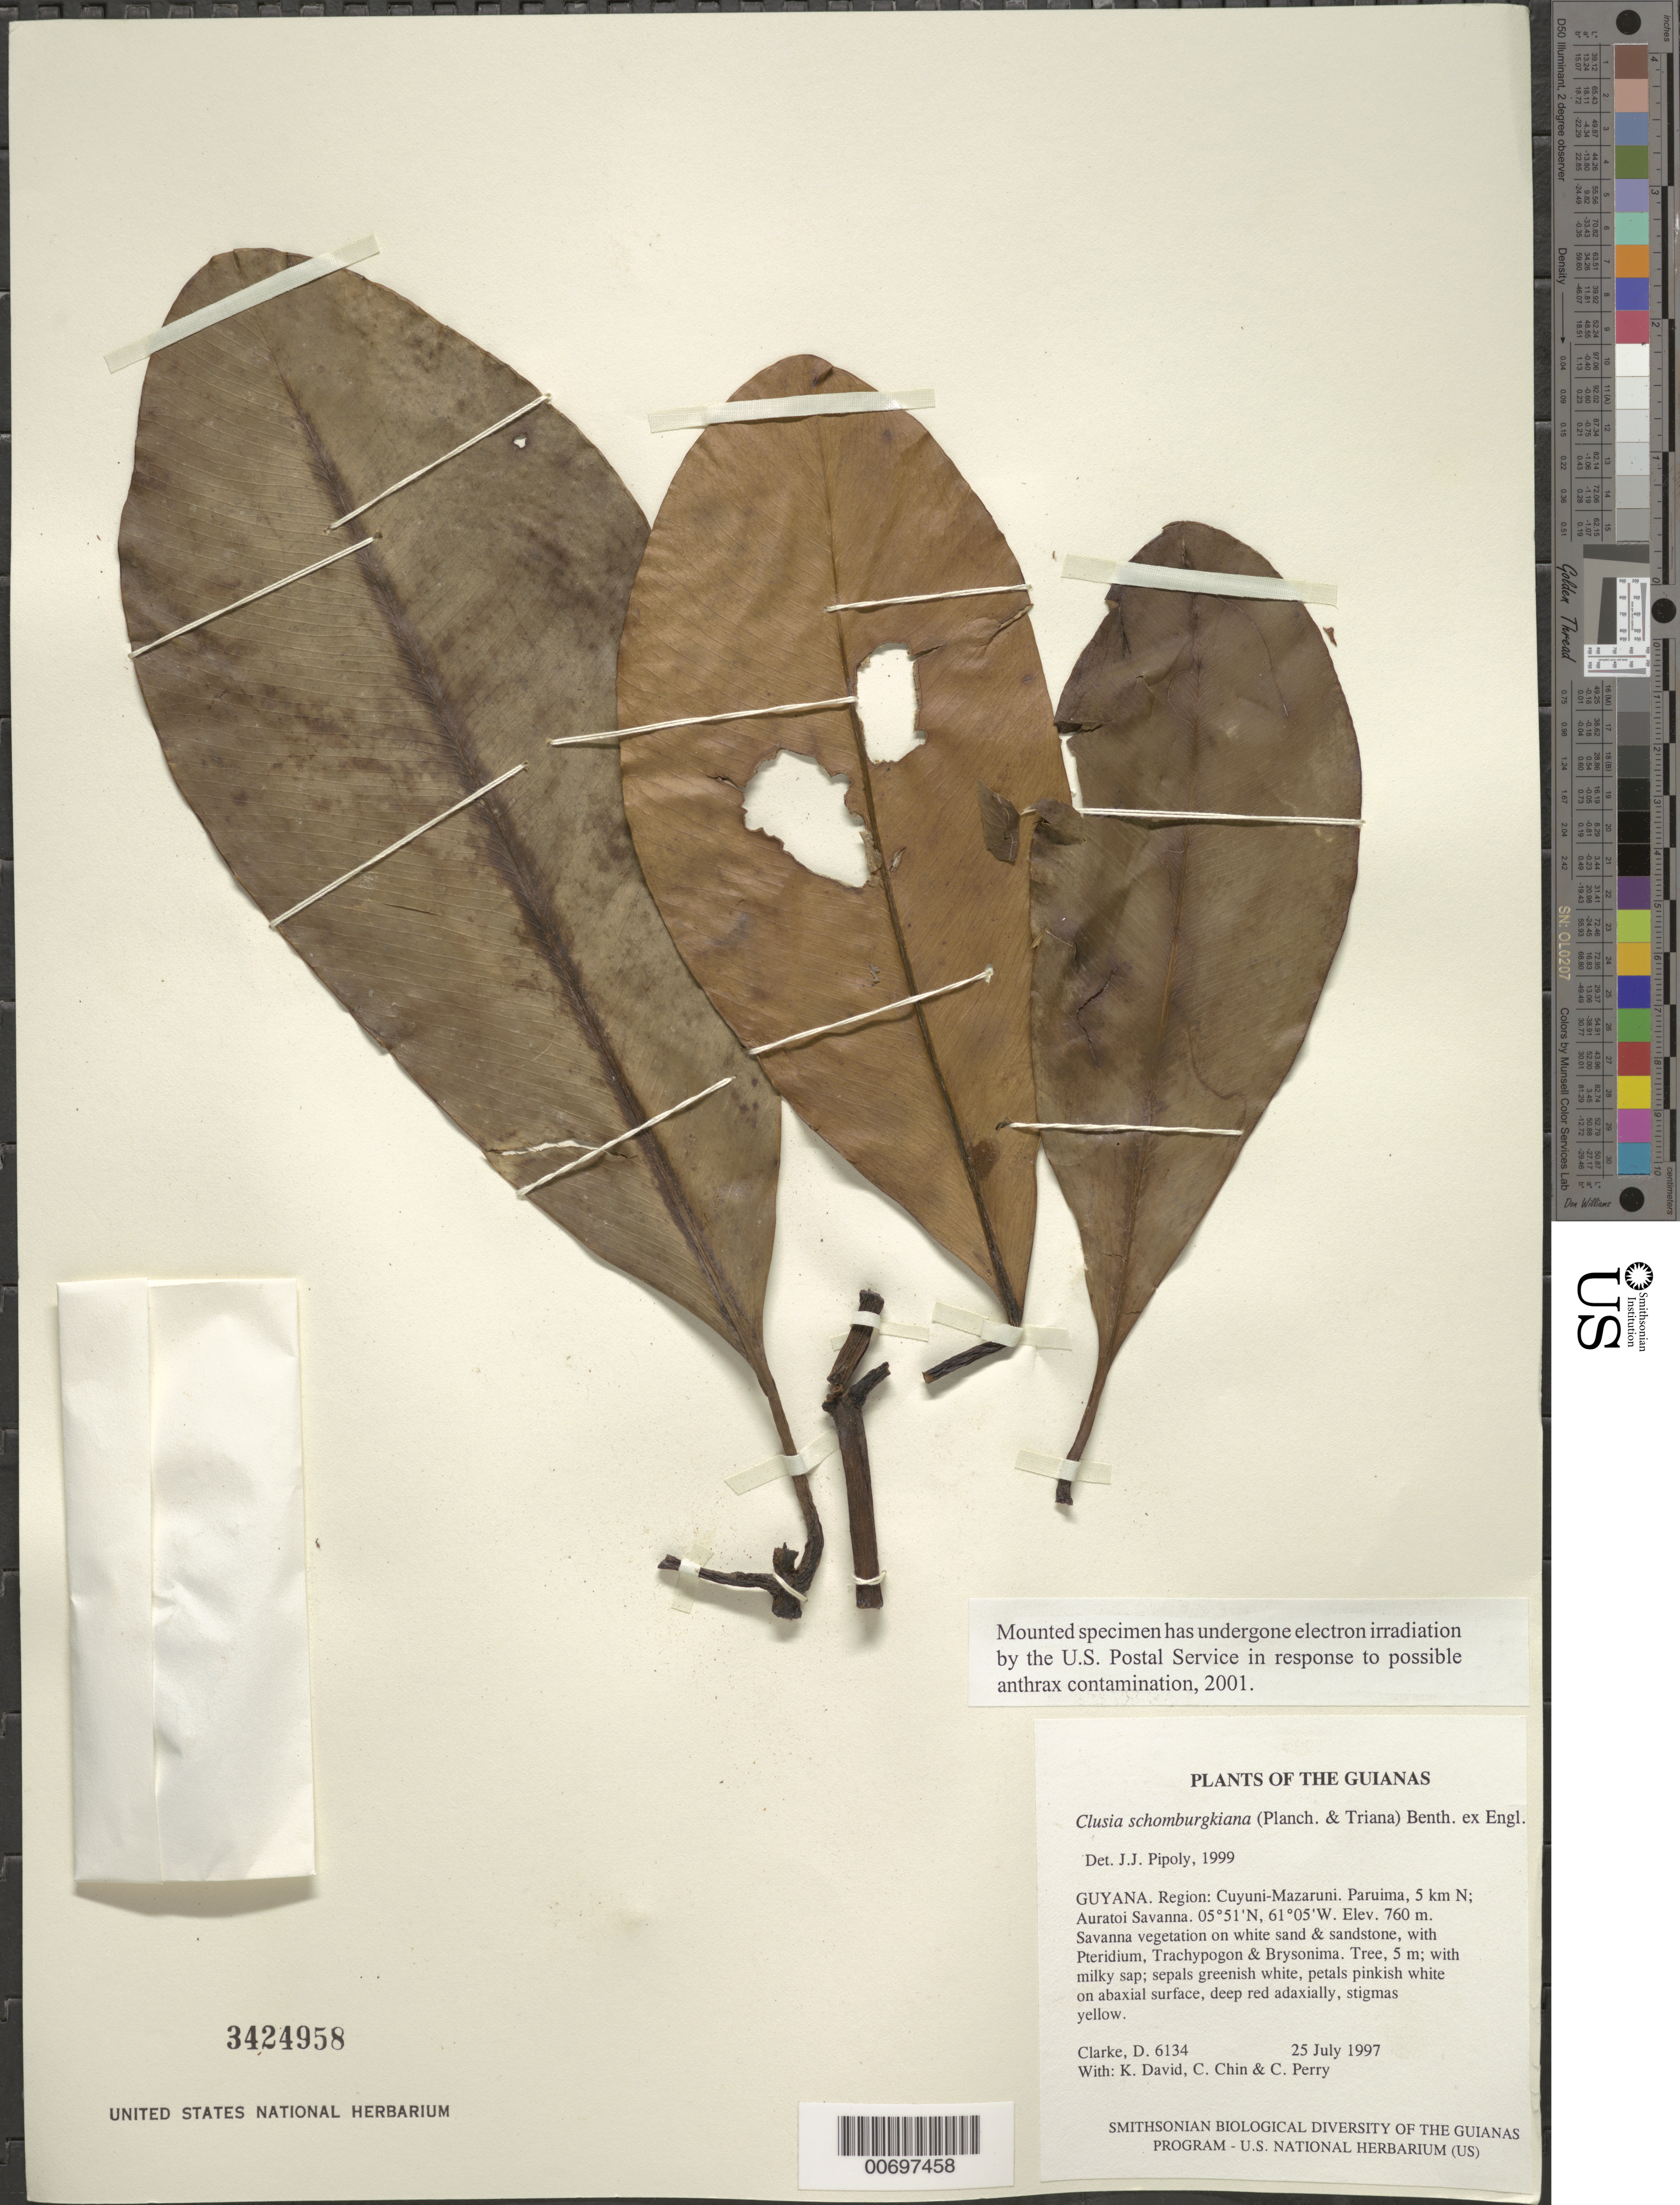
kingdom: Plantae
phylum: Tracheophyta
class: Magnoliopsida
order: Malpighiales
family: Clusiaceae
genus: Clusia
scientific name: Clusia schomburgkiana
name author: (Planch. & Triana) Benth. ex Engl.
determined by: Pipoly, J. J., III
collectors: H. D. Clarke, K. David, C. Chin & C. Perry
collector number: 6134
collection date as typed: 25 July 1997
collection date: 1997-07-25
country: Guyana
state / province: Cuyuni-Mazaruni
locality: Paruima, 5 km N; Auratoi Savanna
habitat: Savanna vegetation on white sand & sandstone, with Pteridium, Trachypogon & Brysonima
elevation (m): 760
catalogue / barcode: US 3424958